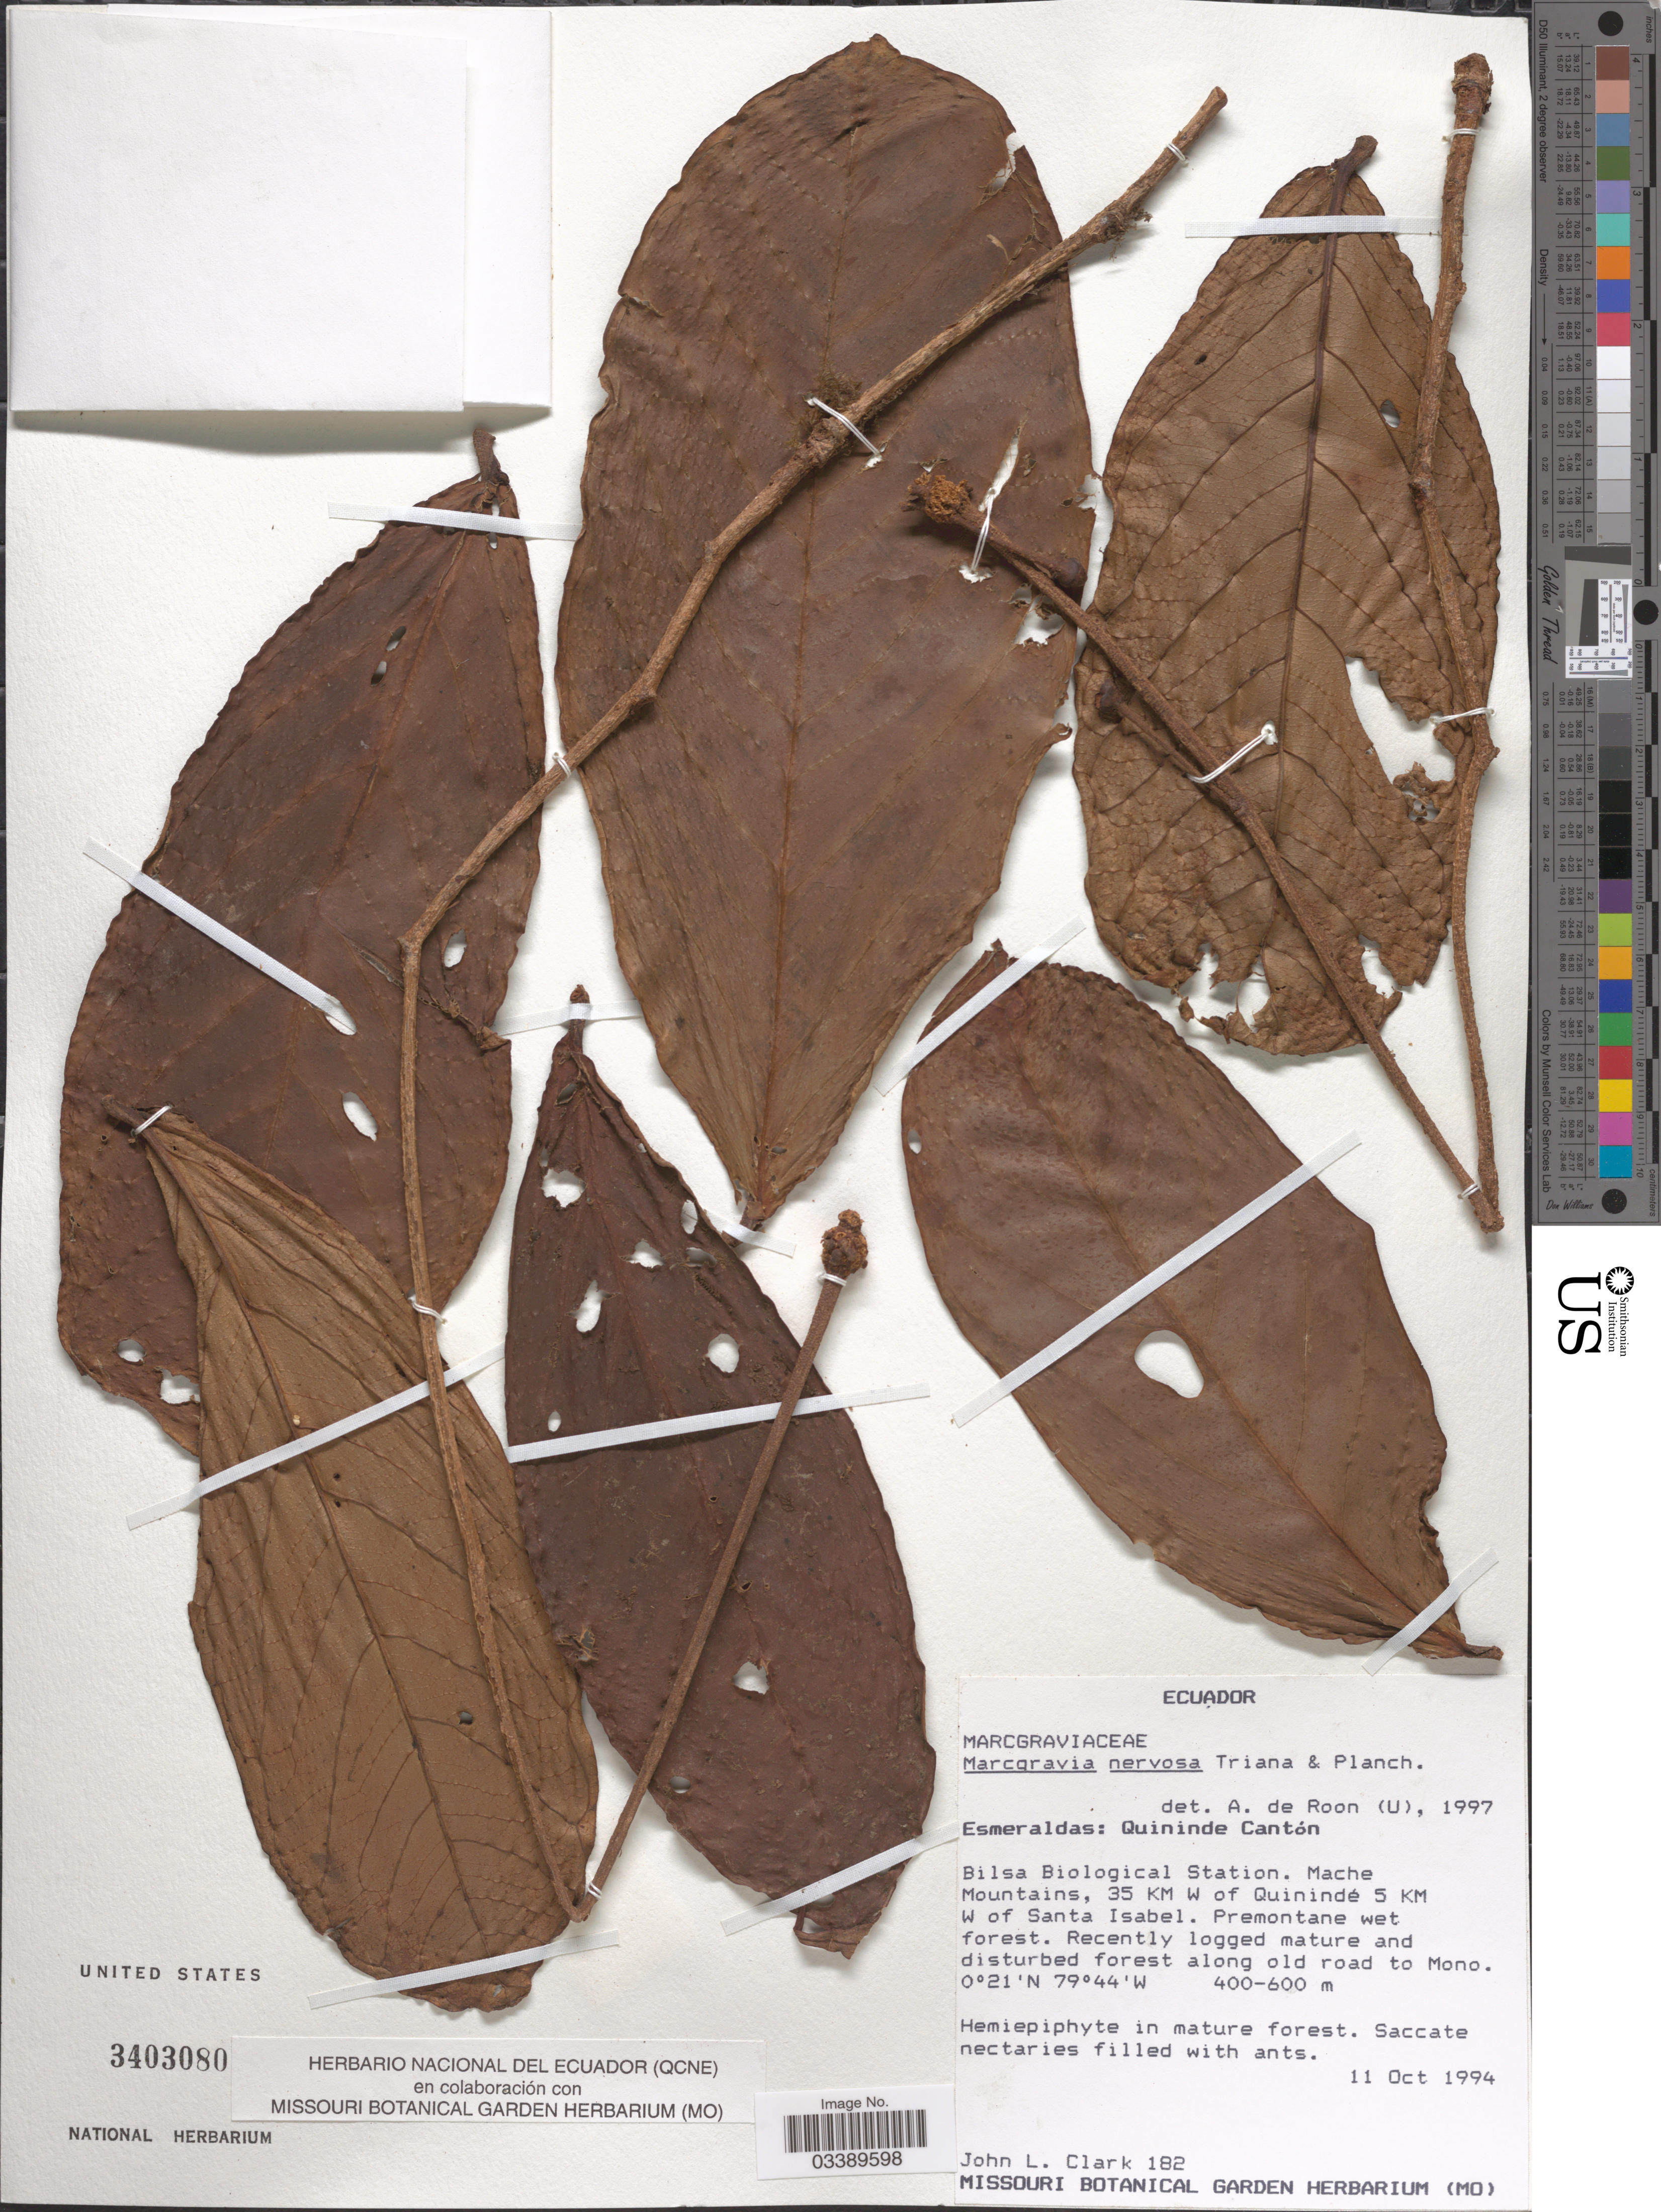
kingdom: Plantae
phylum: Tracheophyta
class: Magnoliopsida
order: Ericales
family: Marcgraviaceae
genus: Marcgravia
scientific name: Marcgravia nervosa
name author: Triana & Planch.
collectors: J. L. Clark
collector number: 182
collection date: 1994-10-11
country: Ecuador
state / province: Esmeraldas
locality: Quininde Cantón. Bilsa Biological Station. Mache Mountains, 35 KM W of Quinindé 5 KM W of Santa Isabel. Along old road to Mono.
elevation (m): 400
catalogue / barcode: US 3403080